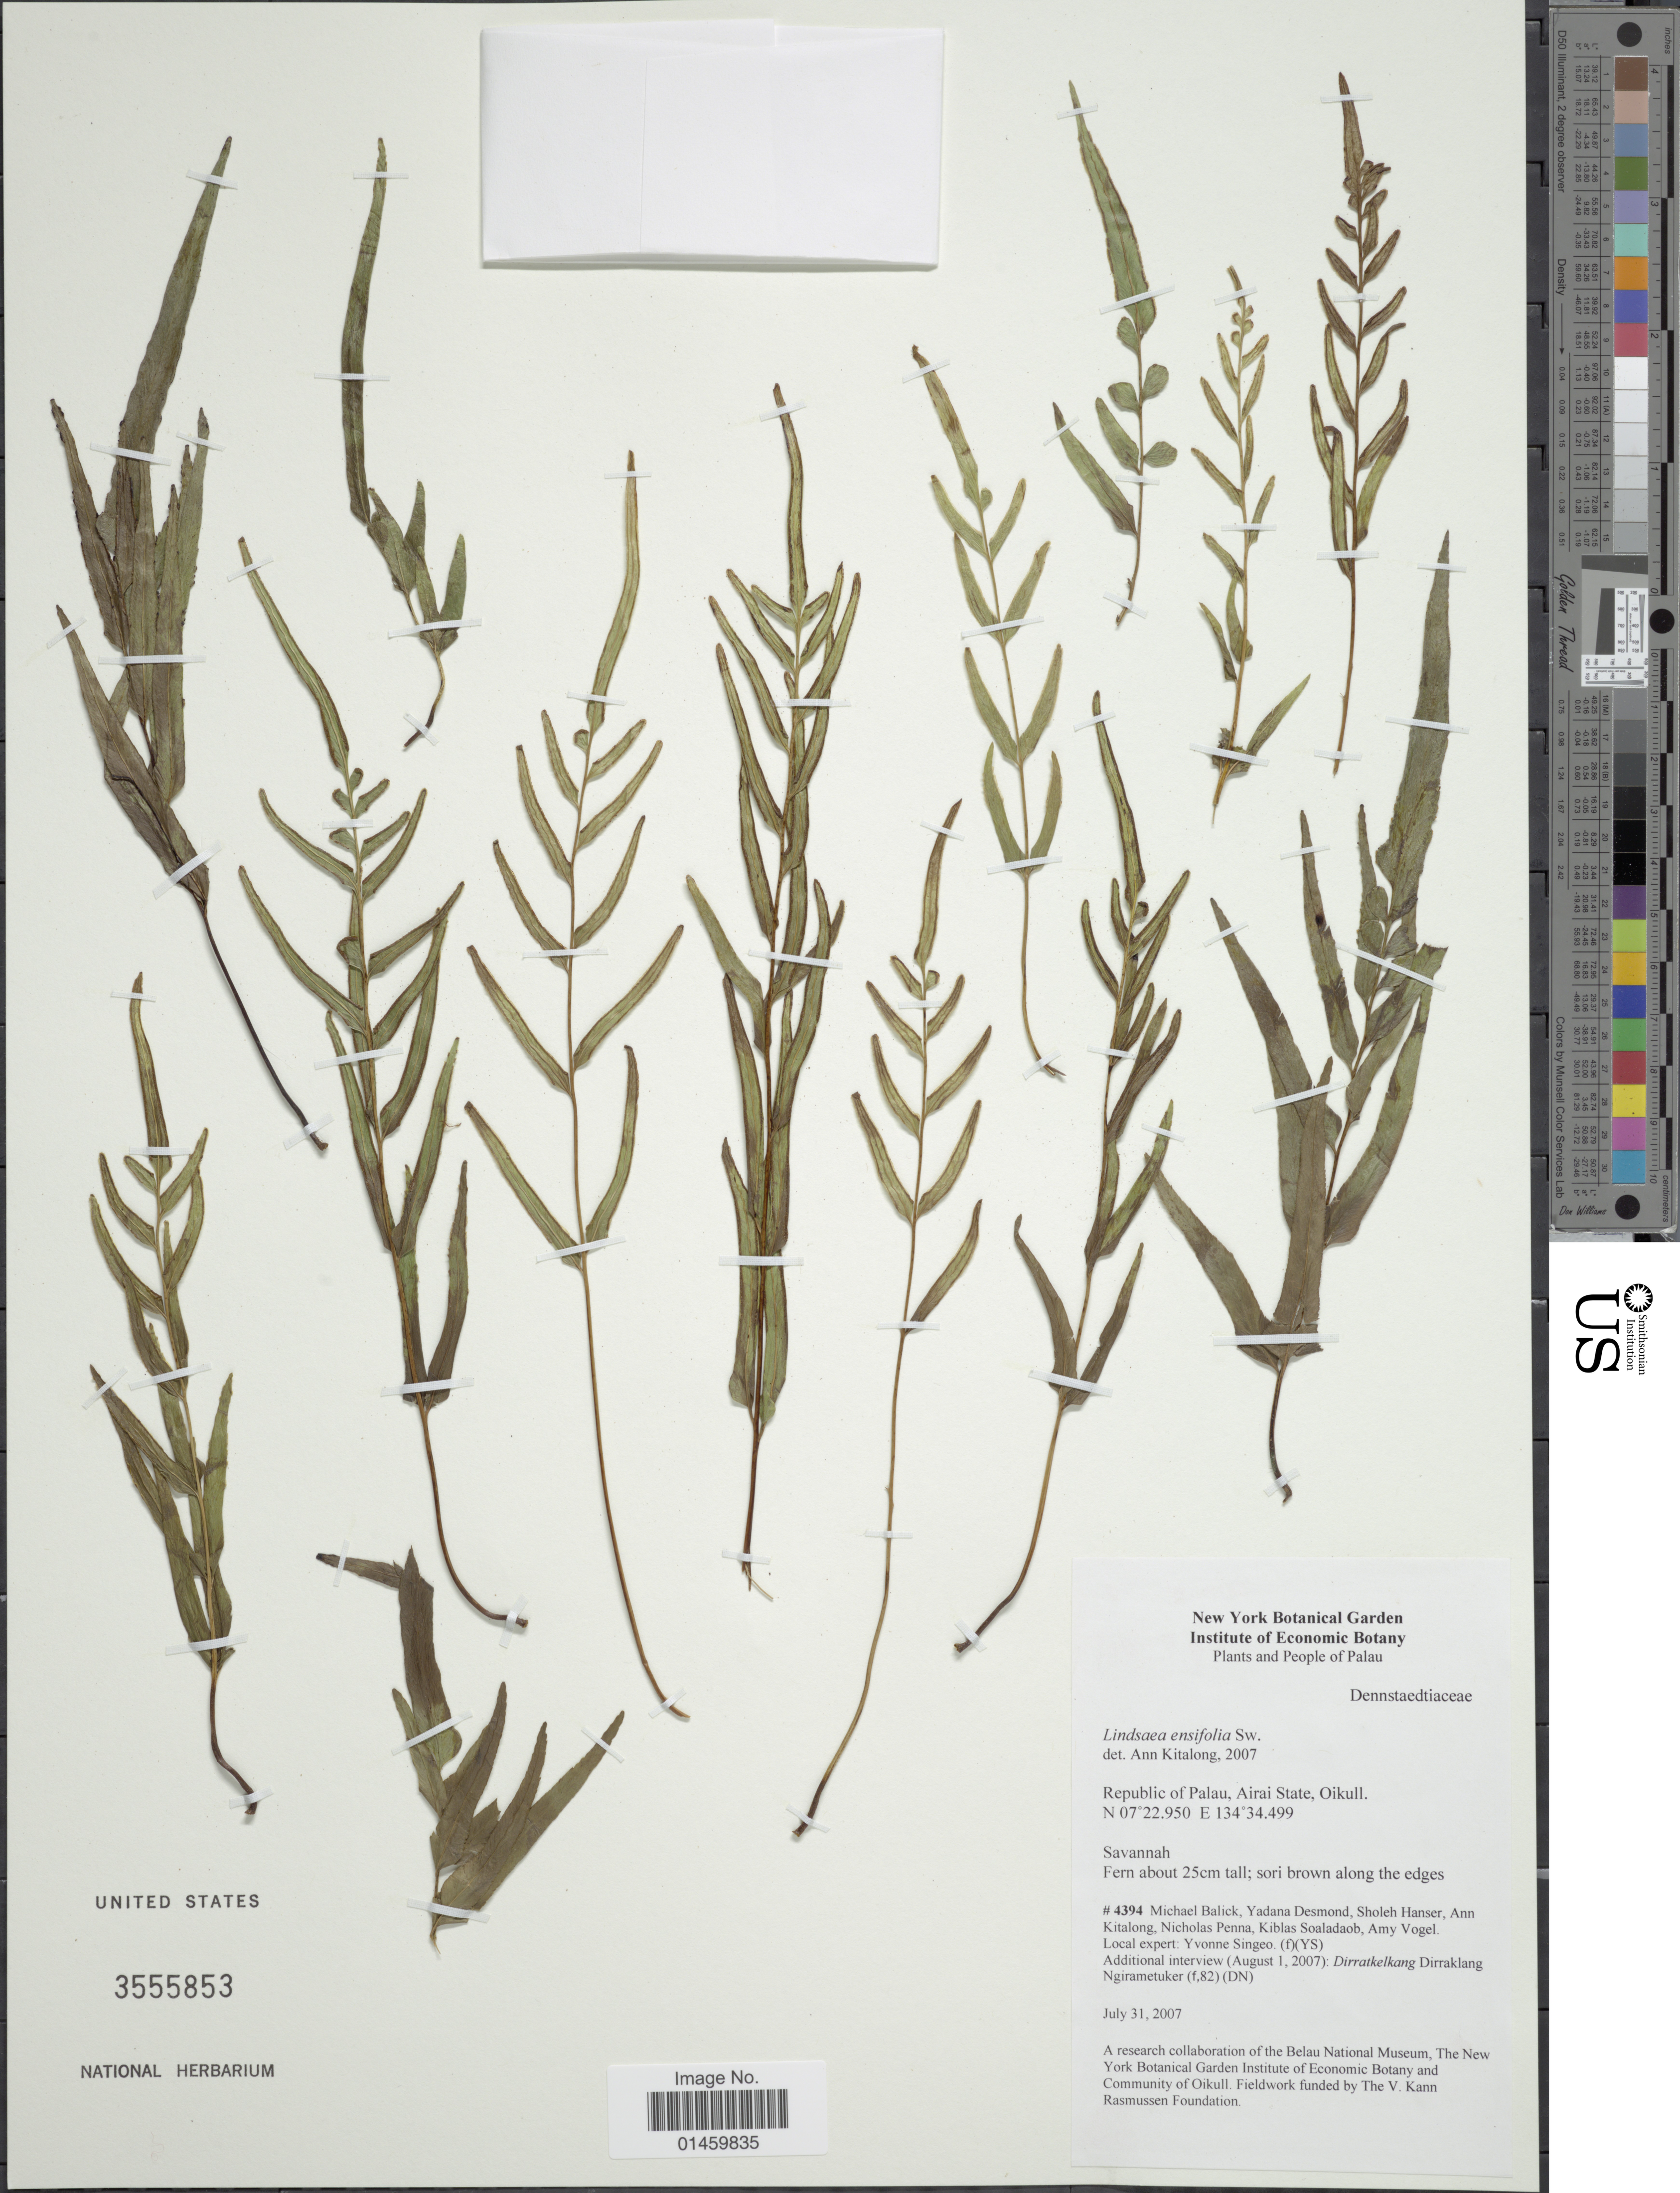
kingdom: Plantae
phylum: Tracheophyta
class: Polypodiopsida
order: Polypodiales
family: Lindsaeaceae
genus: Lindsaea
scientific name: Lindsaea ensifolia subsp. ensifolia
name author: Sw.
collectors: M. J. Balick, Y. Desmond, S. Hanser, A. Kitalong & et al.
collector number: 4394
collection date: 2007-07-31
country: Palau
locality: Republic of Palau, Airai State, Oikull.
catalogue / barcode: US 3555853